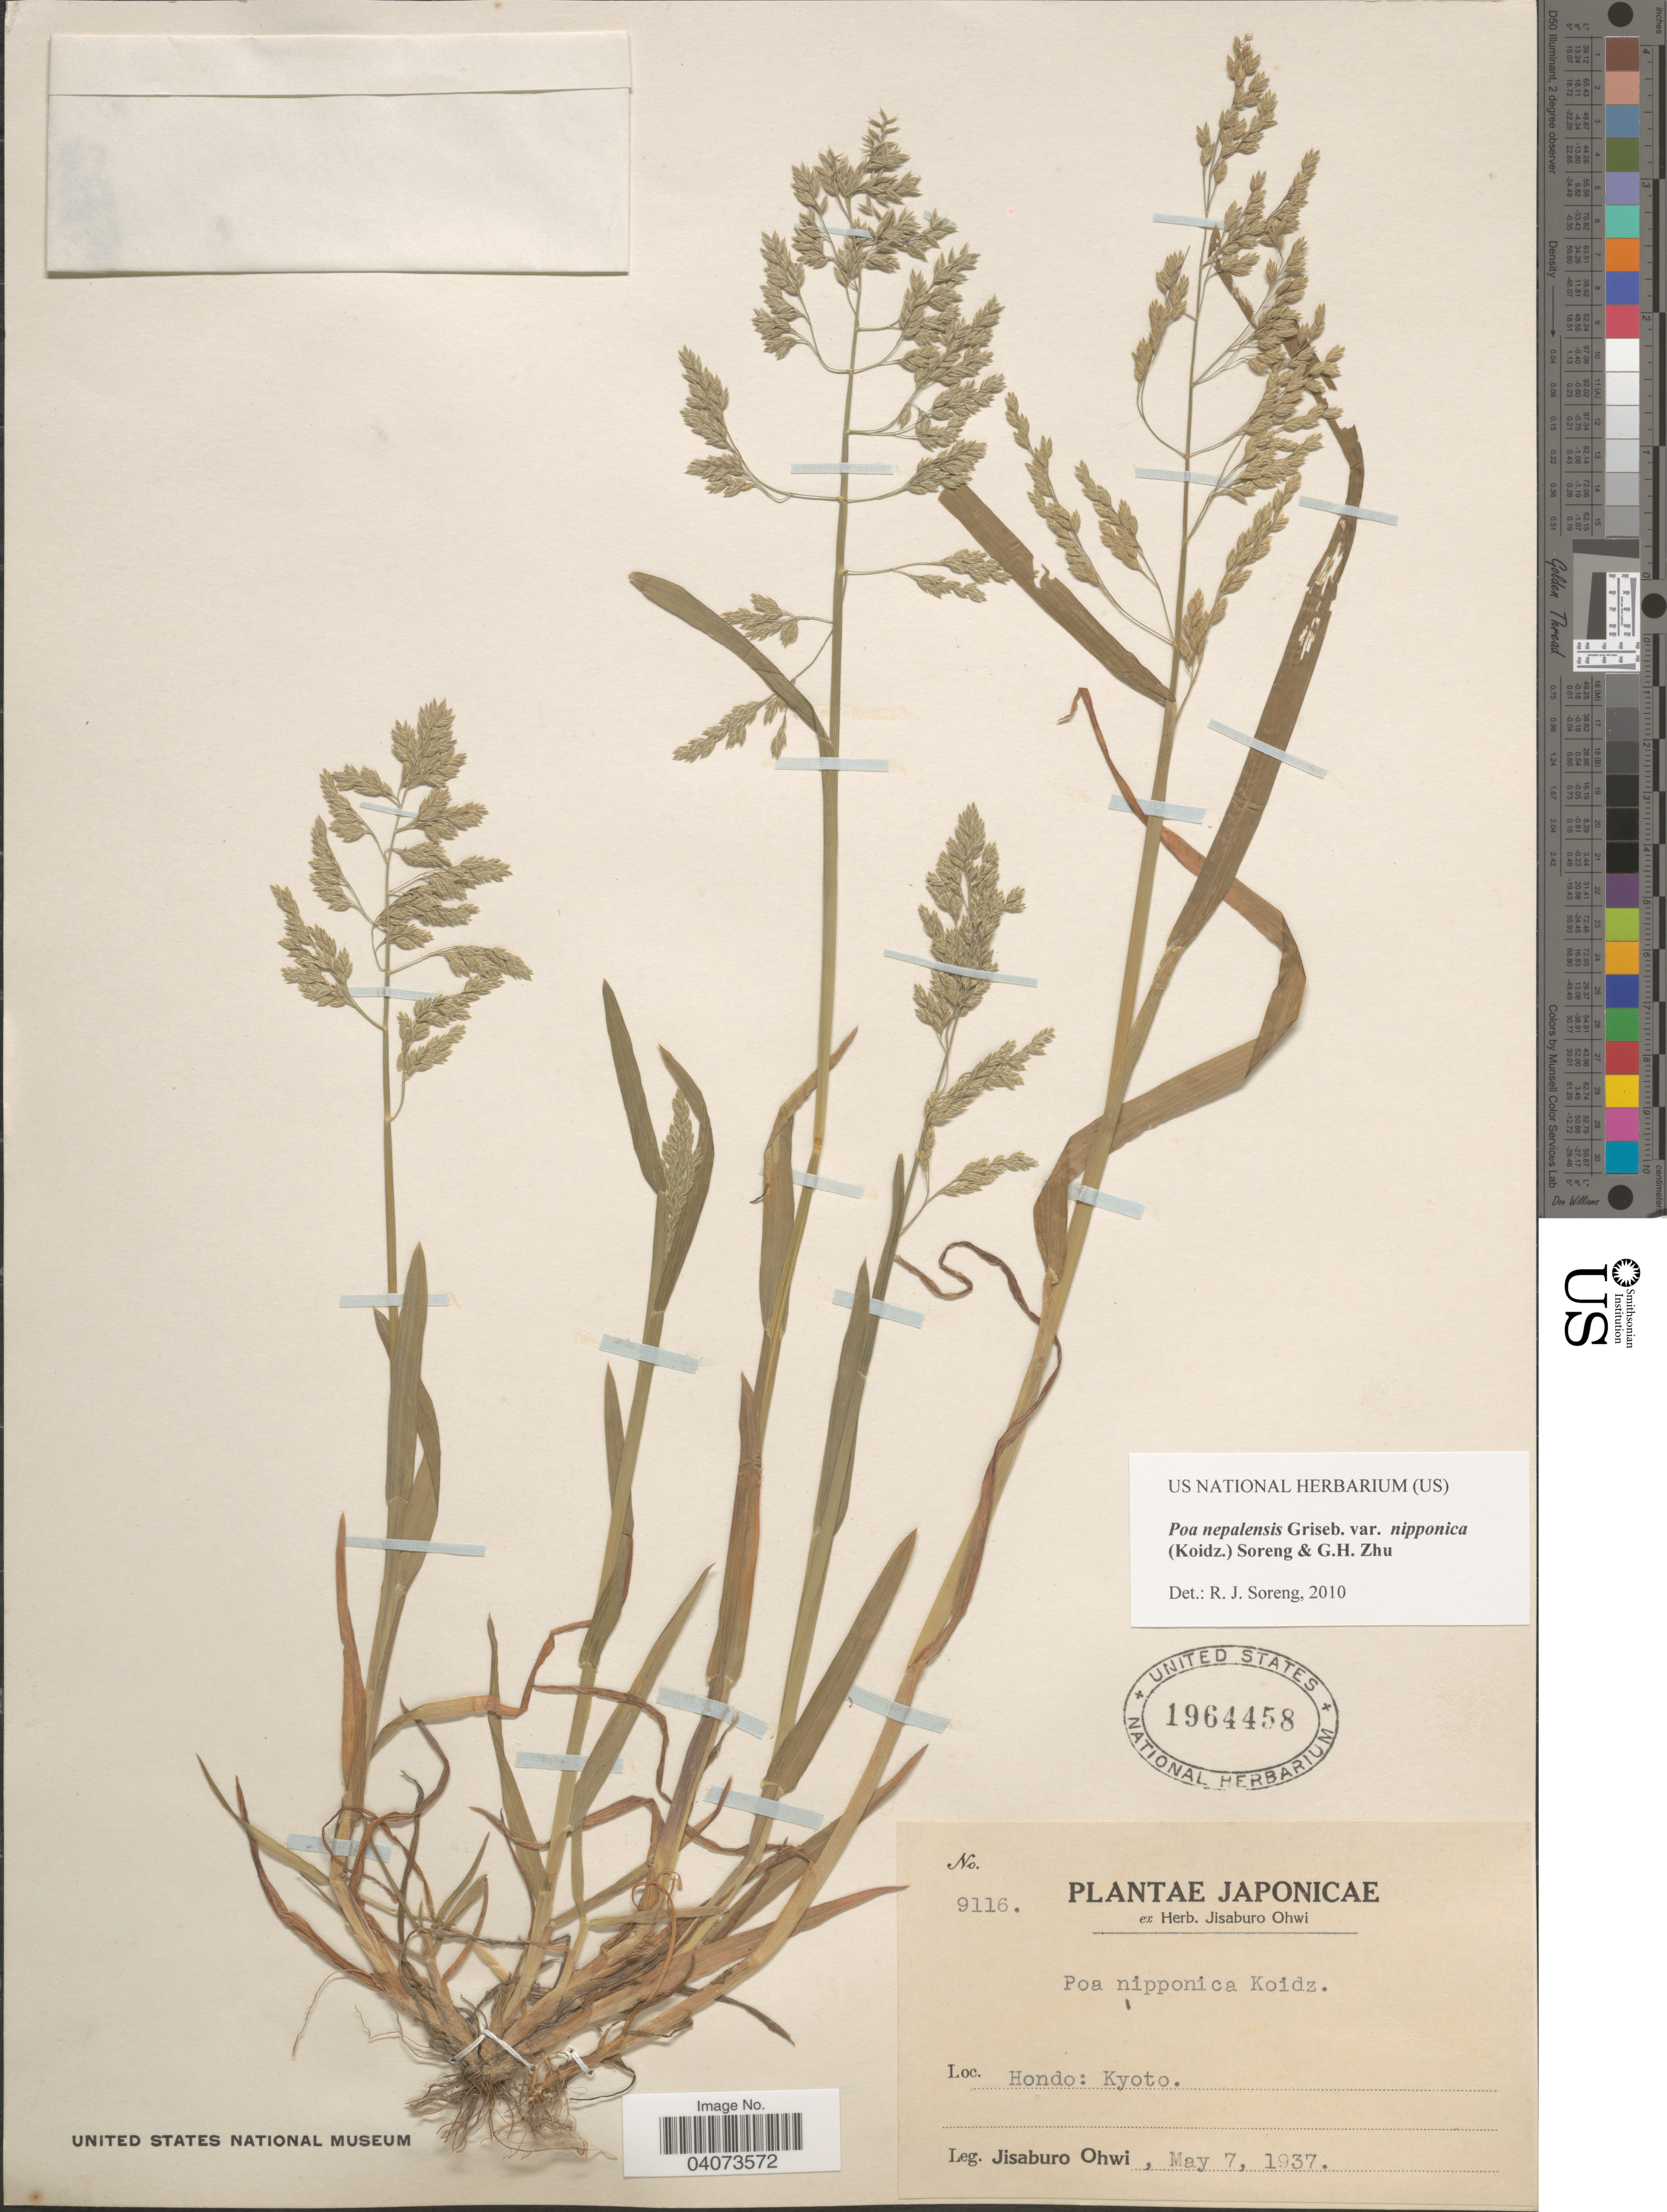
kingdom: Plantae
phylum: Tracheophyta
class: Liliopsida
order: Poales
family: Poaceae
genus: Poa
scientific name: Poa nepalensis var. nipponica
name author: (Koidz.) Soreng & G.H. Zhu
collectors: J. Ohwi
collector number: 9116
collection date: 1937-05-07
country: Japan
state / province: Kyoto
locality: Japonicae. Hondo.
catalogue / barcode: US 1964458